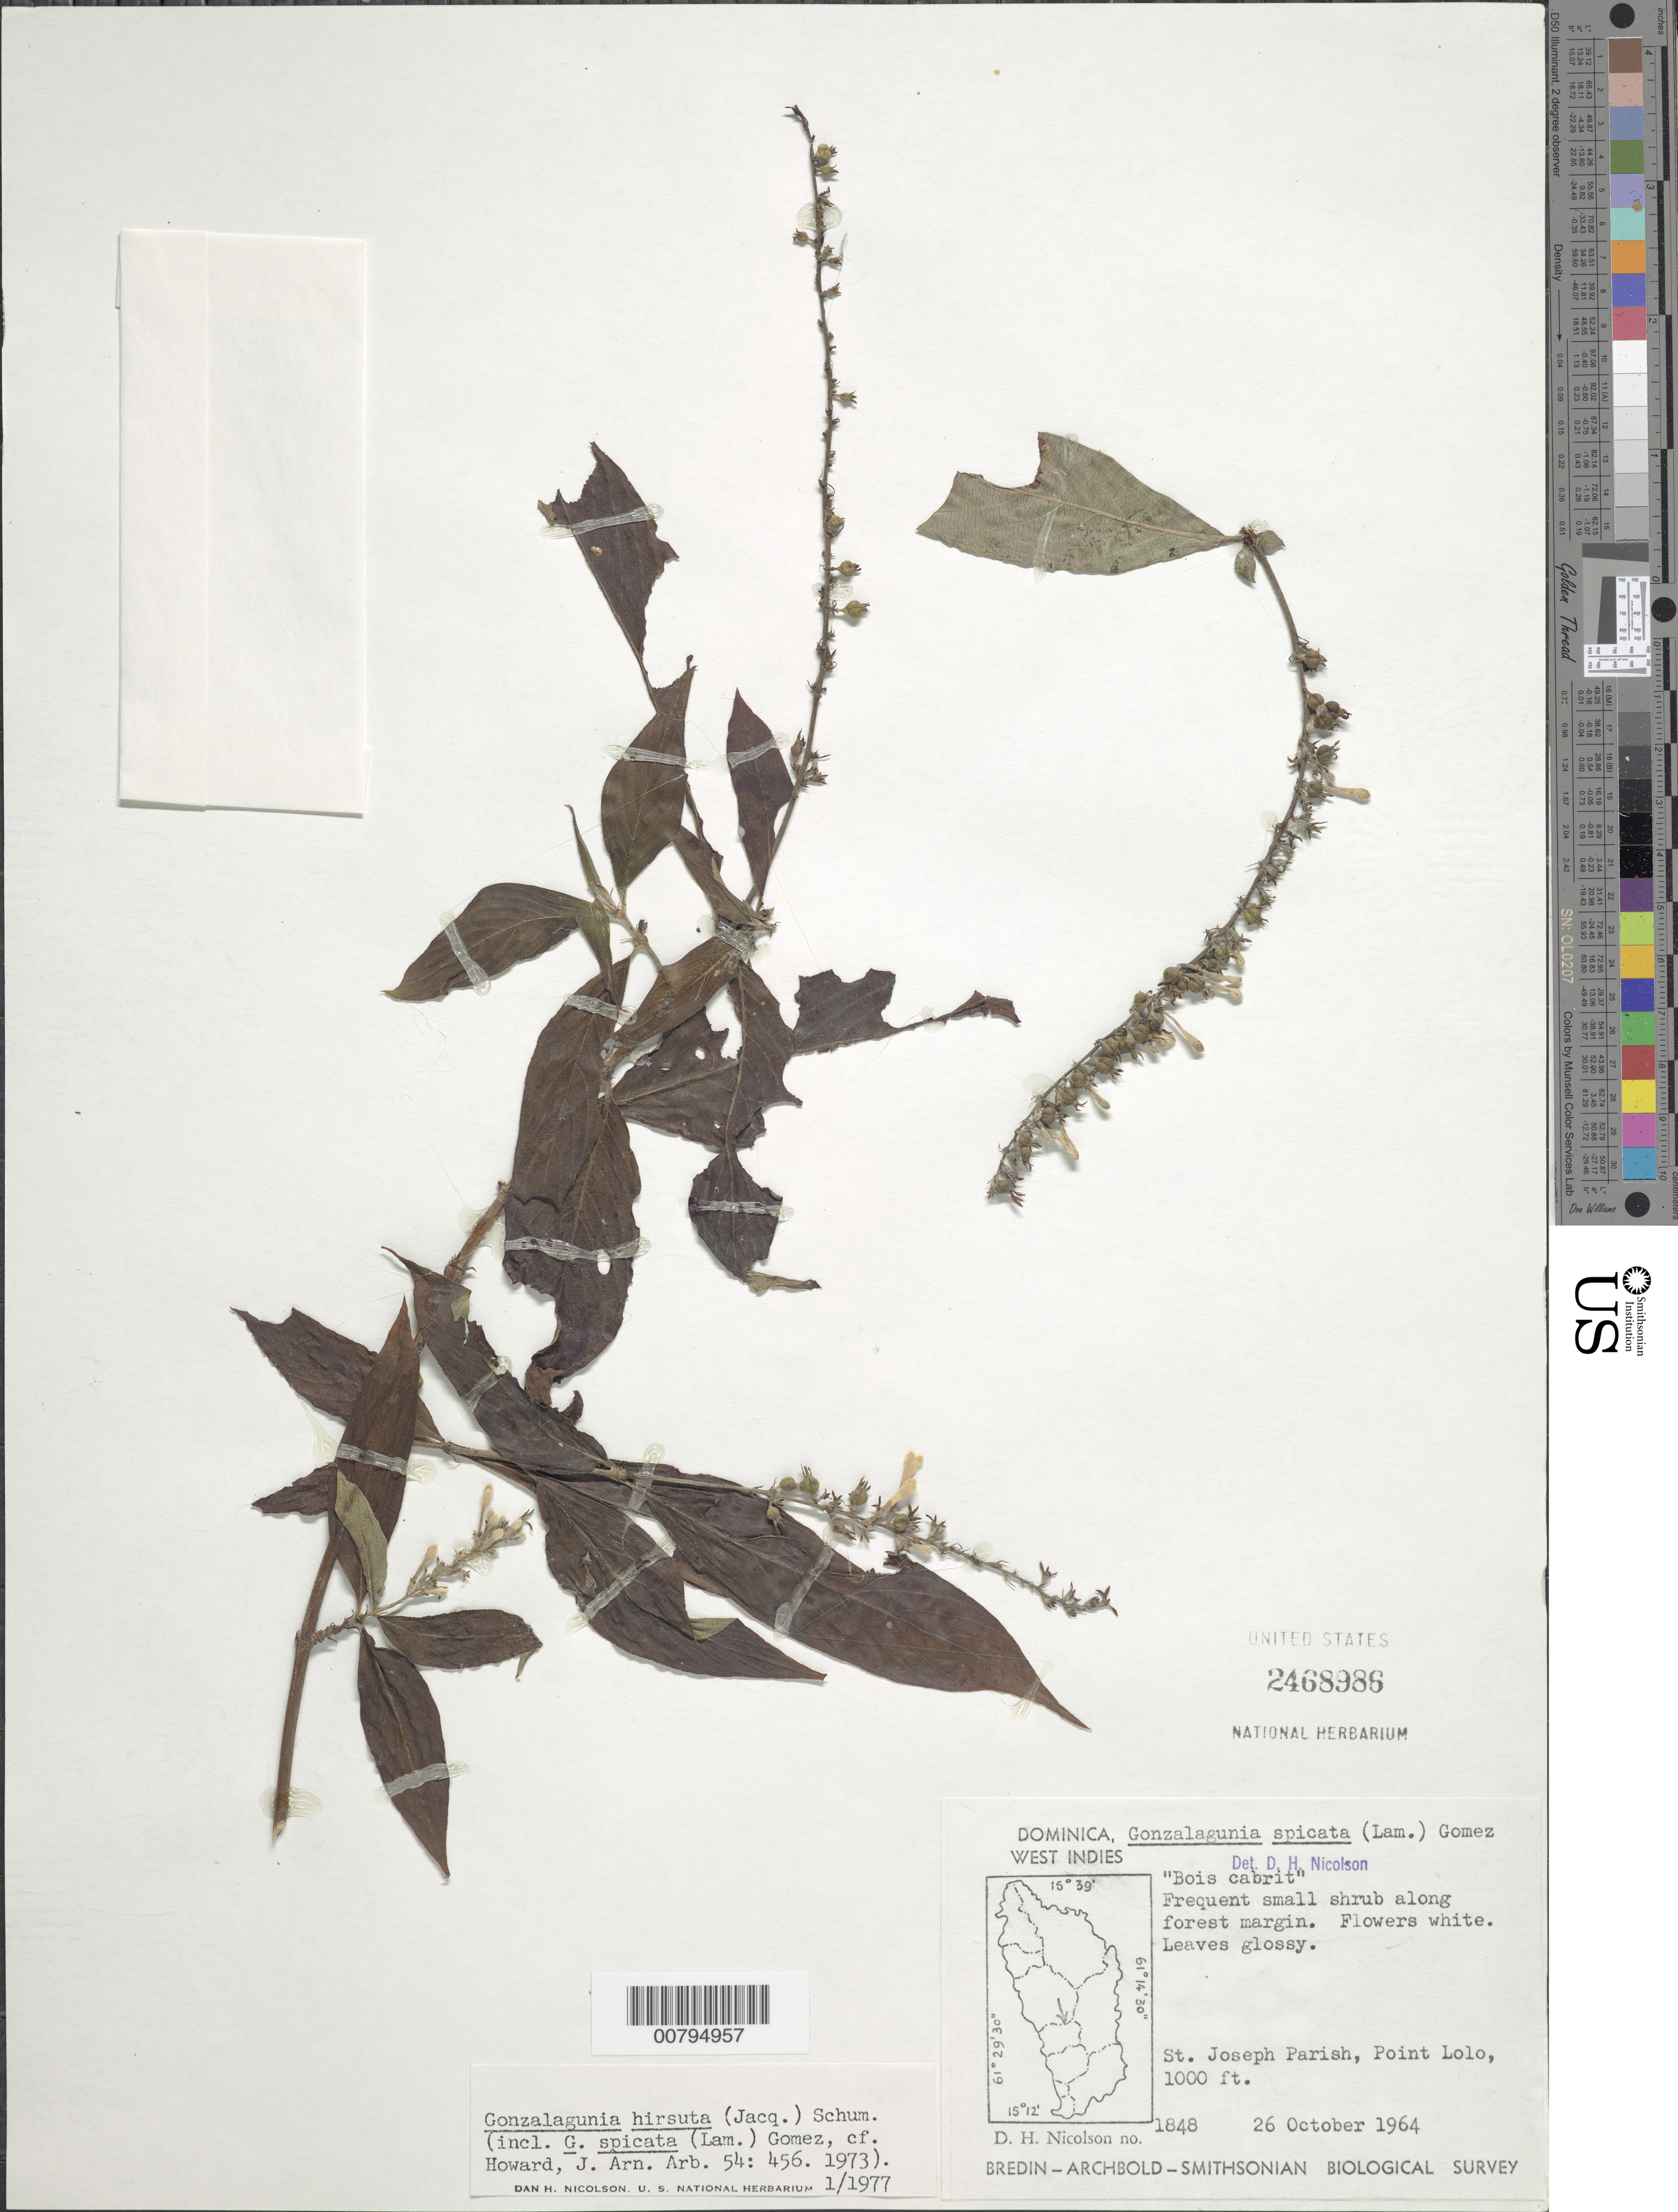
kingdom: Plantae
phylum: Tracheophyta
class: Magnoliopsida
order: Gentianales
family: Rubiaceae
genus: Gonzalagunia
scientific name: Gonzalagunia hirsuta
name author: Schum.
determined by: Nicolson, Dan H.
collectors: D. H. Nicolson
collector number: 1848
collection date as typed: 26 Oct 1964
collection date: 1964-10-26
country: Dominica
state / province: St. Joseph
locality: Point Lolo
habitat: Along forest margin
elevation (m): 305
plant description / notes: Common name: Bois cabrit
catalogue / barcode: US 2468986